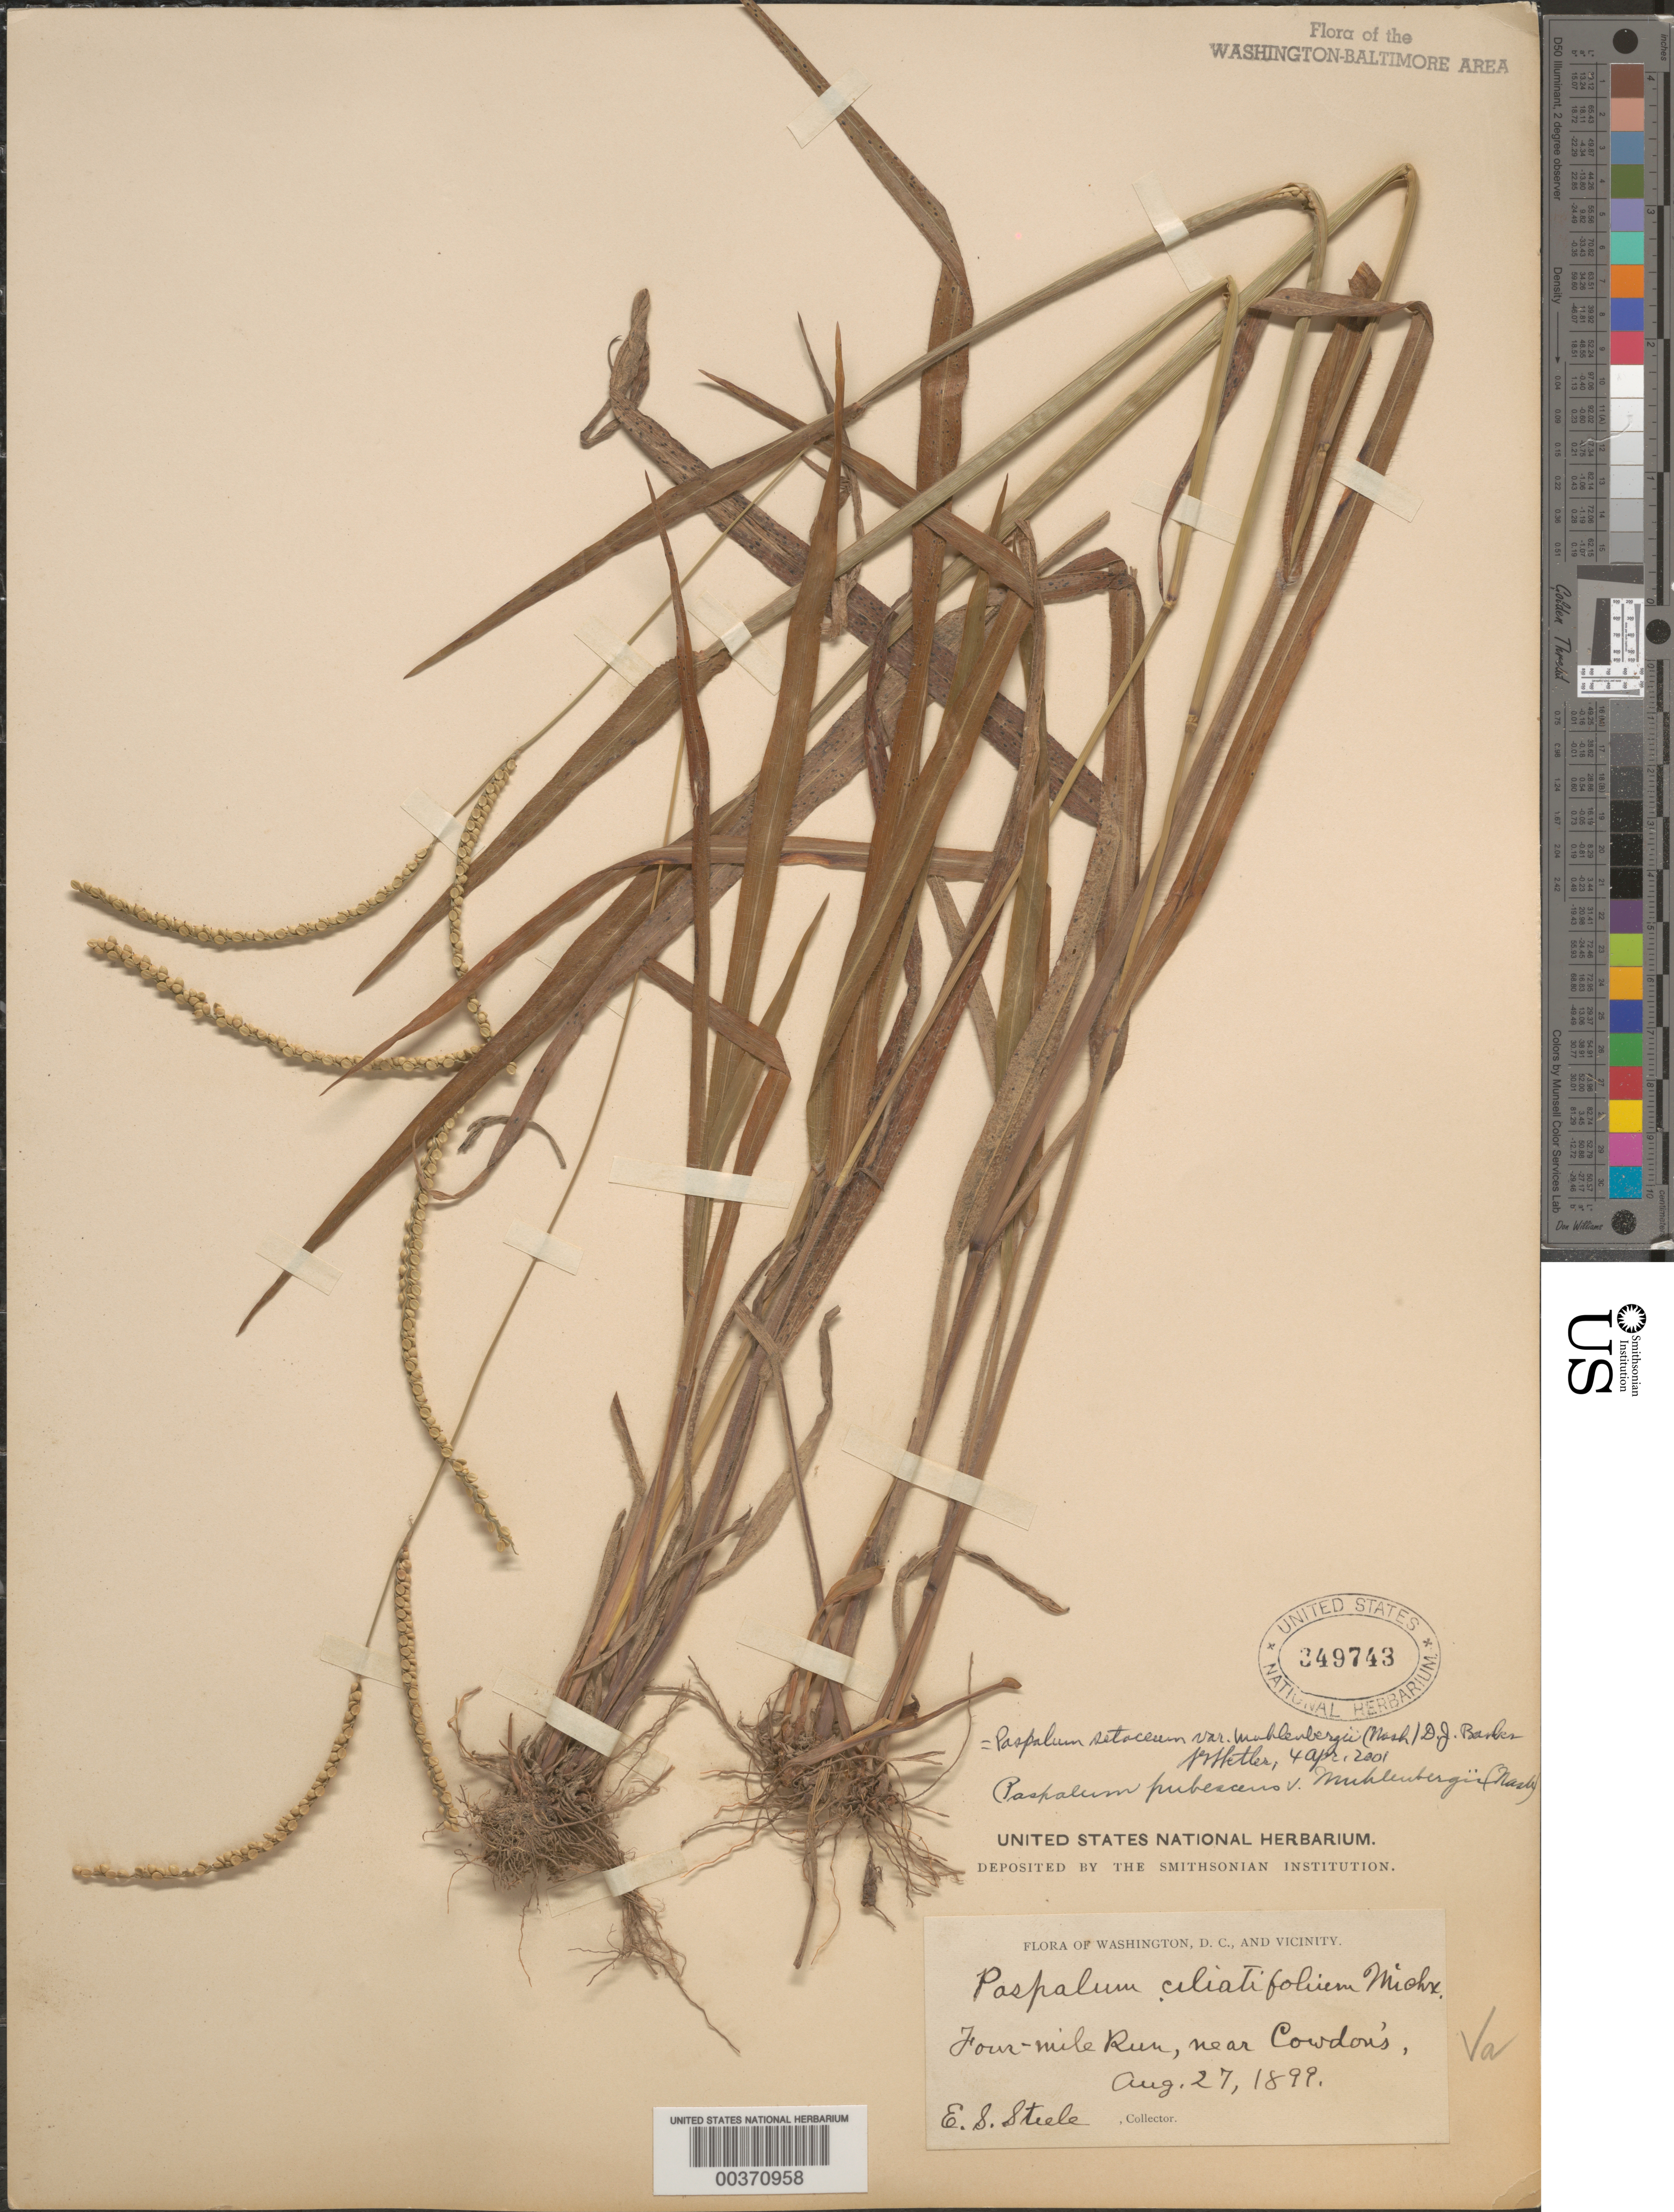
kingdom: Plantae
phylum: Tracheophyta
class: Liliopsida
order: Poales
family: Poaceae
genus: Paspalum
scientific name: Paspalum setaceum var. muhlenbergii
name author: (Nash) D.J. Banks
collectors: E. Steele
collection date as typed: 27 Aug 1899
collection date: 1899-08-27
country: United States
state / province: Virginia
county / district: Arlington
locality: Four Mile Run, near Cowdons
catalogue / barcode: US 349743